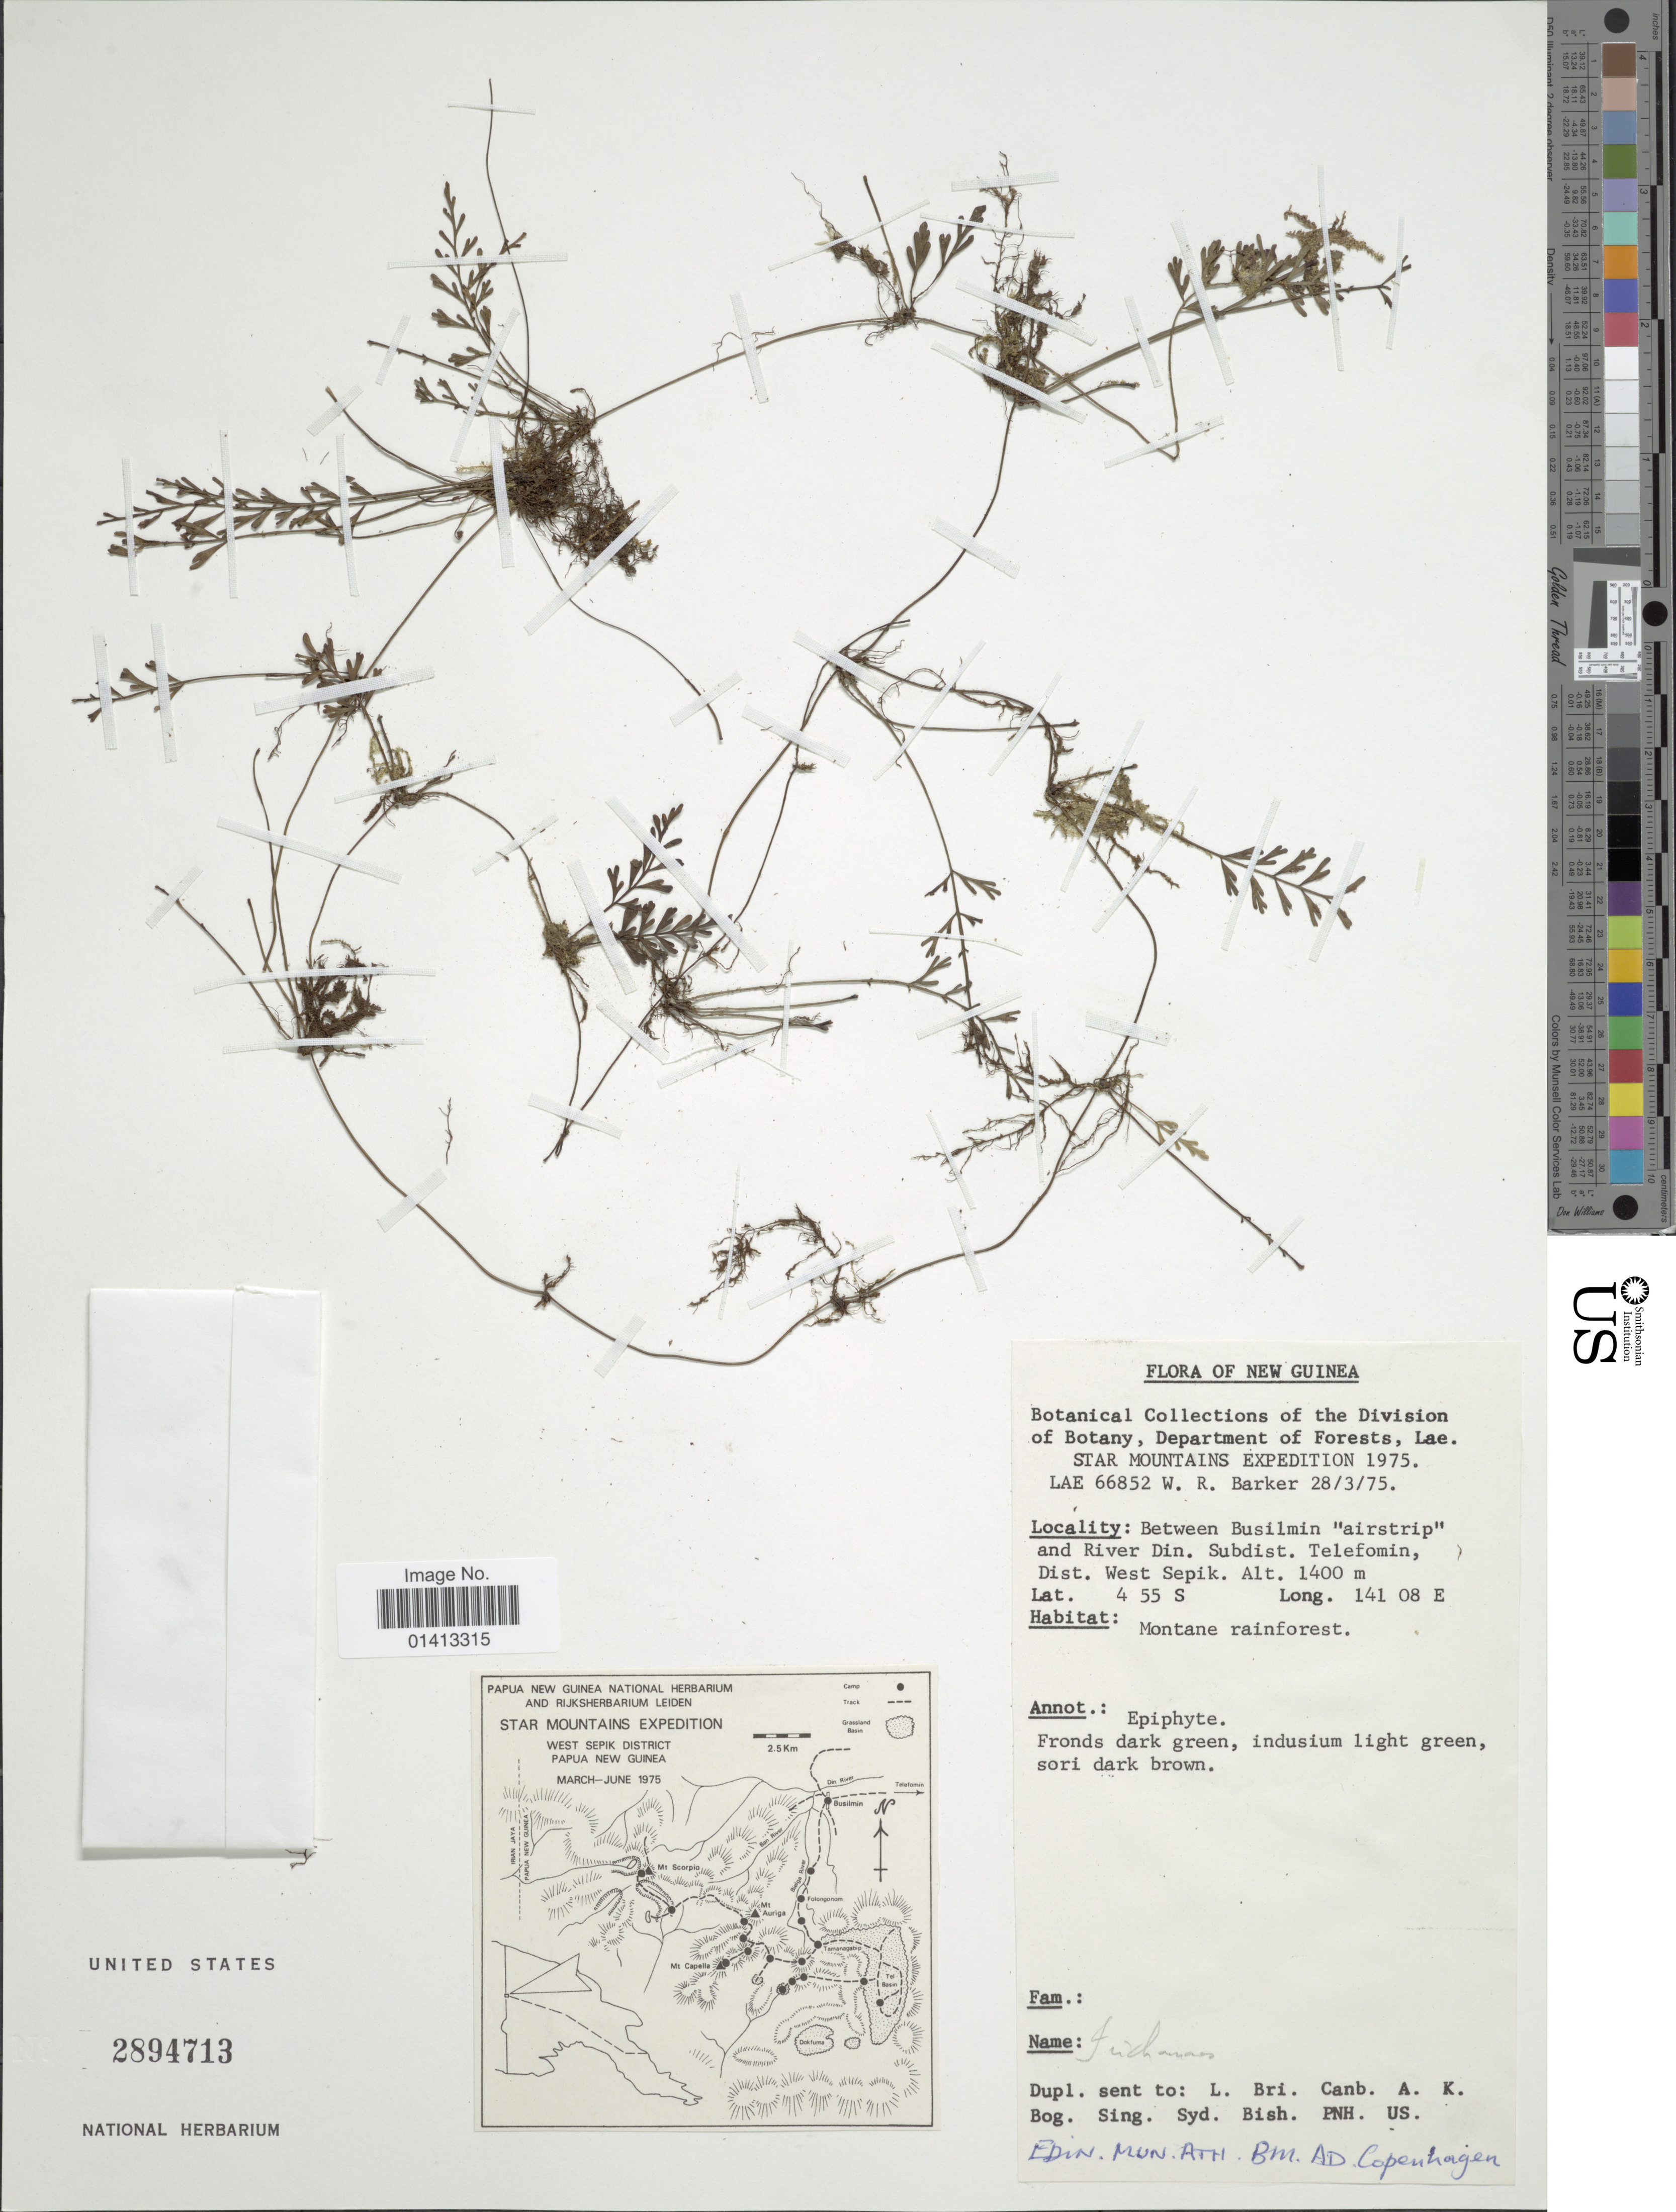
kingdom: Plantae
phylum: Tracheophyta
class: Polypodiopsida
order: Hymenophyllales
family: Hymenophyllaceae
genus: Crepidomanes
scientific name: Crepidomanes sp.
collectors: W. R. Barker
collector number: LAE 66852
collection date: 1975-03-28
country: Papua New Guinea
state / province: Sandaun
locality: New Guinea, Between Busilmin 'airstrip' and River Din. Subdist. Telefomin, Dist West Sepik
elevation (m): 1400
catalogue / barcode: US 2894713